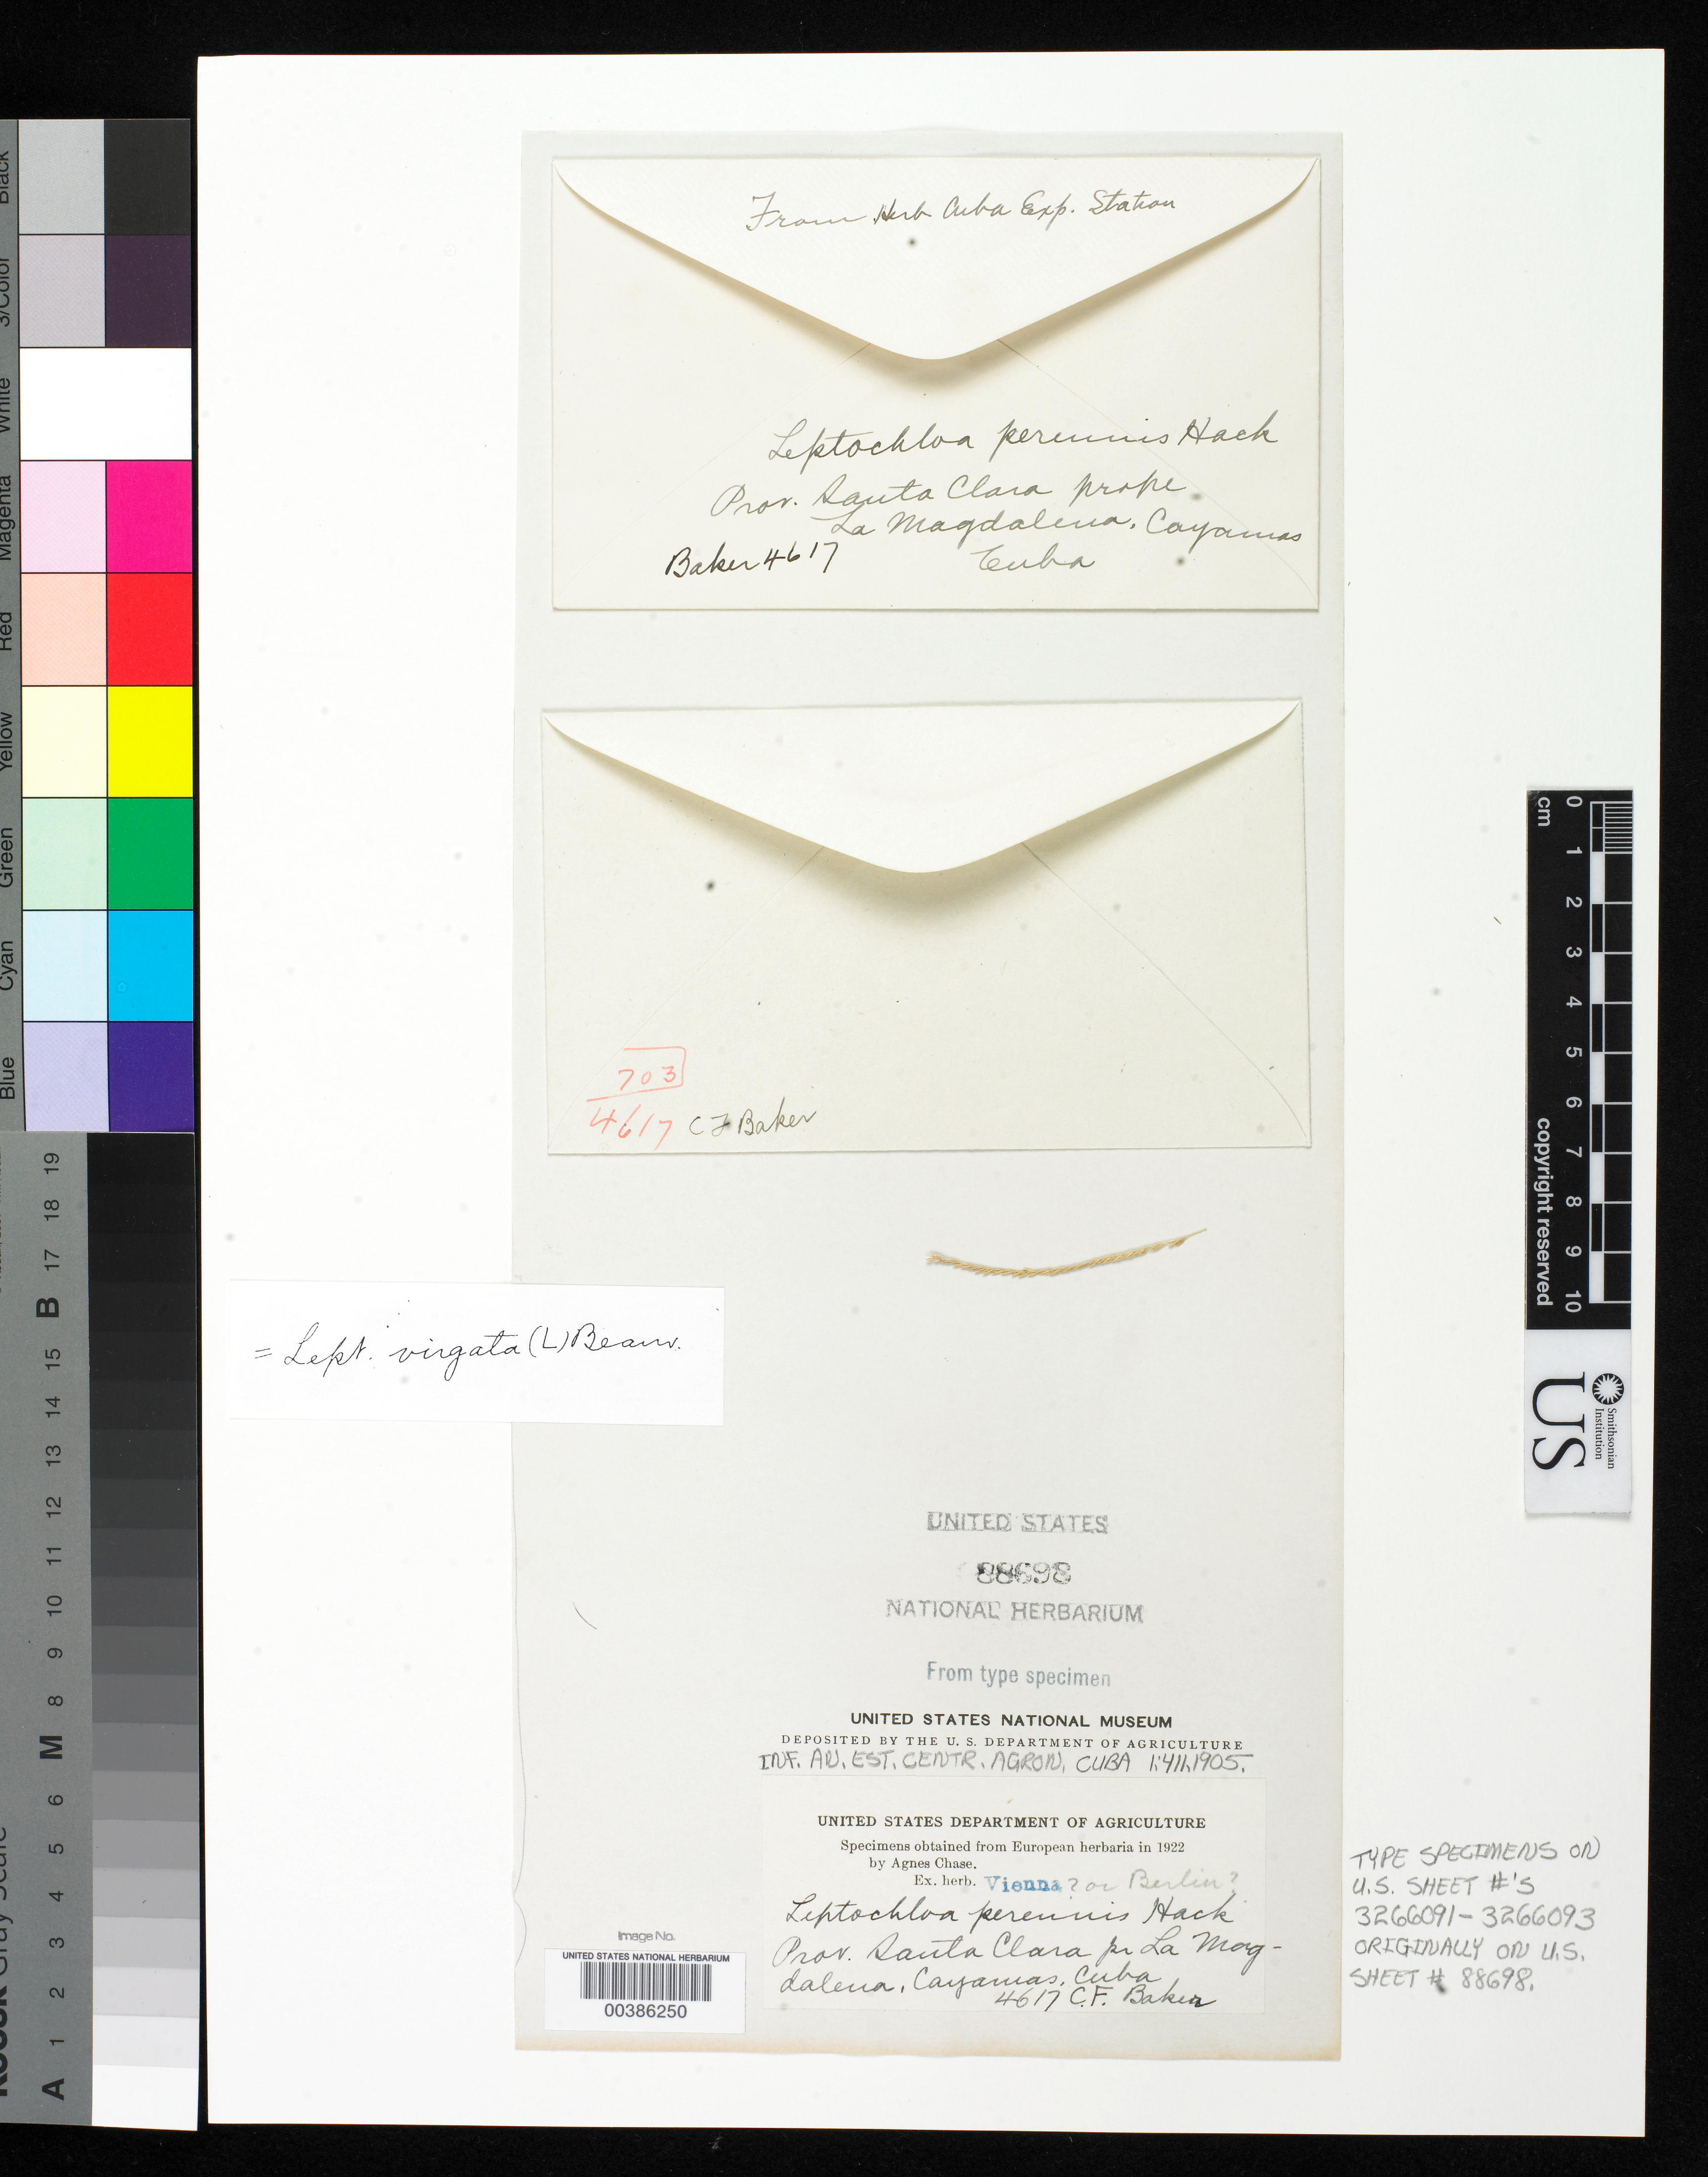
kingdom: Plantae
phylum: Tracheophyta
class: Liliopsida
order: Poales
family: Poaceae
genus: Leptochloa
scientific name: Leptochloa perennis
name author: Hack.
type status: Type Fragment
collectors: C. F. Baker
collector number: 4617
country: Cuba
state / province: Las Villas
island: Greater Antilles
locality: Prov. Santa Clara prope La Magdalena, Cayamas.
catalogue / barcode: US 88698